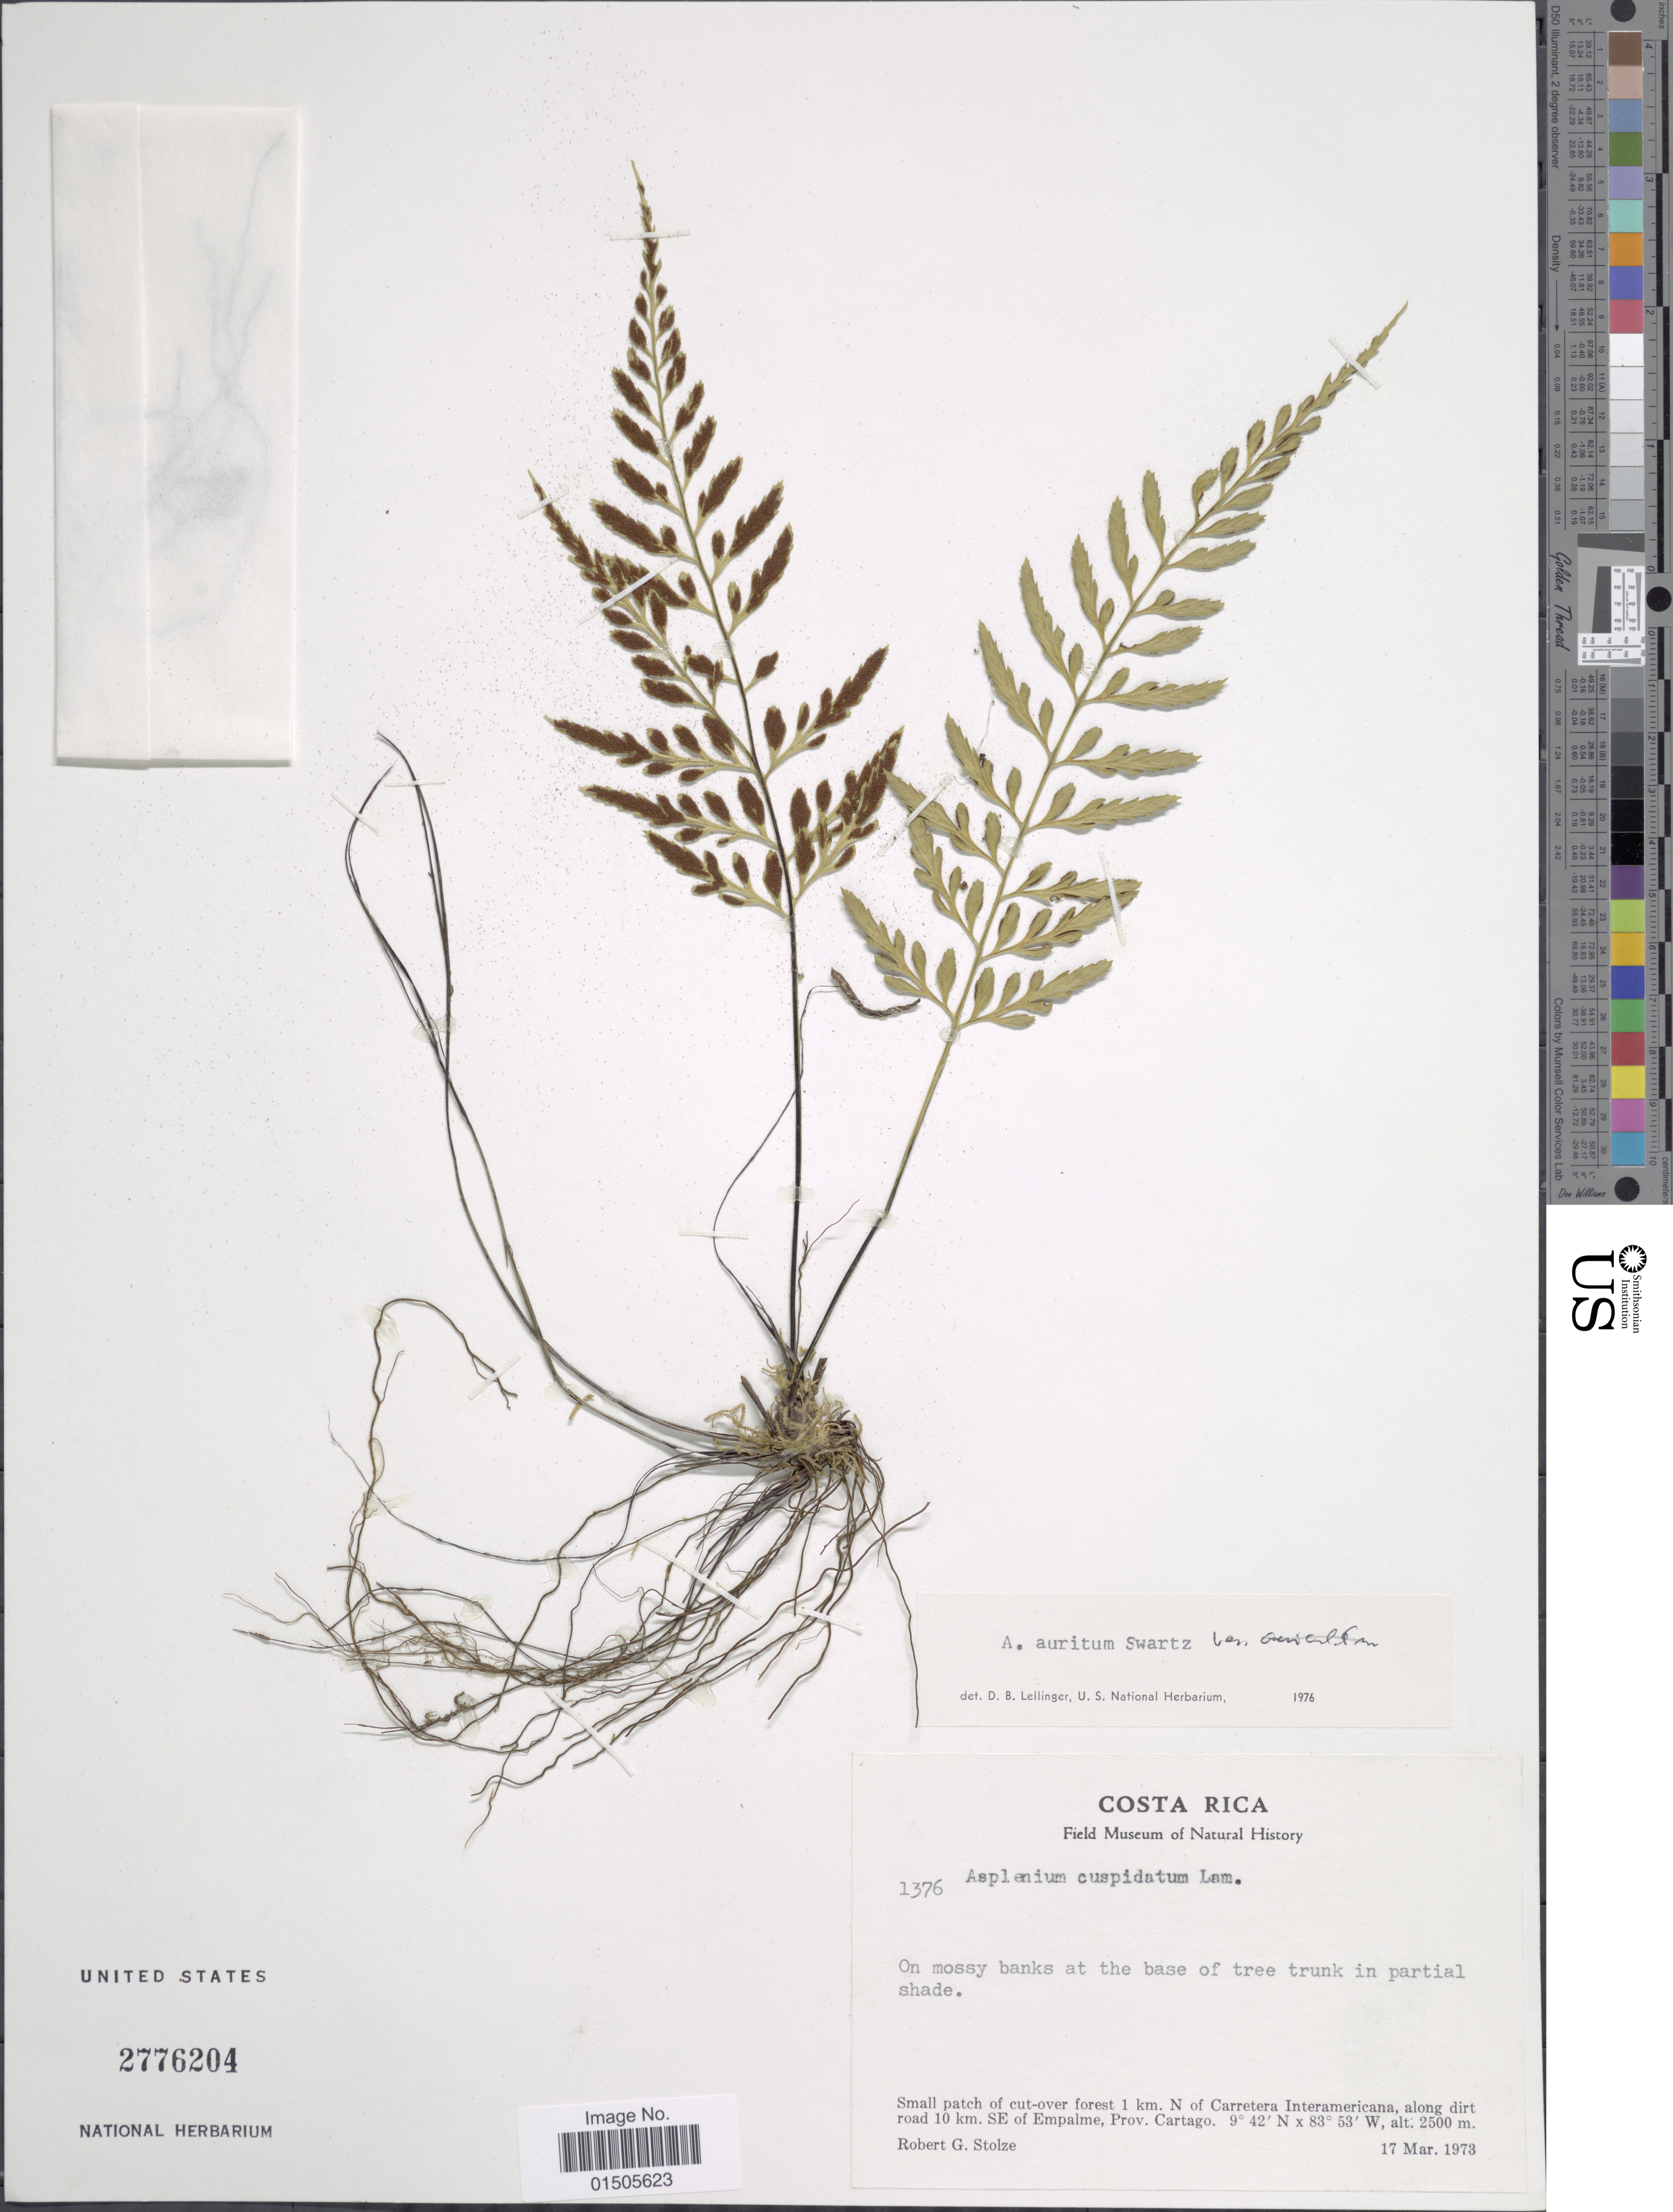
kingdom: Plantae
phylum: Tracheophyta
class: Polypodiopsida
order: Polypodiales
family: Aspleniaceae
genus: Asplenium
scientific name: Asplenium auritum var. moritzianum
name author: Hieron.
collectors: R. G. Stolze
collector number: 1376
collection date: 1973-03-17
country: Costa Rica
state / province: Cartago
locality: Small patch of cut over forest 1 km N of Carretera Interamericana, along dirt road 10 km. SE of Empalme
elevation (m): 2500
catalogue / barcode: US 2776204